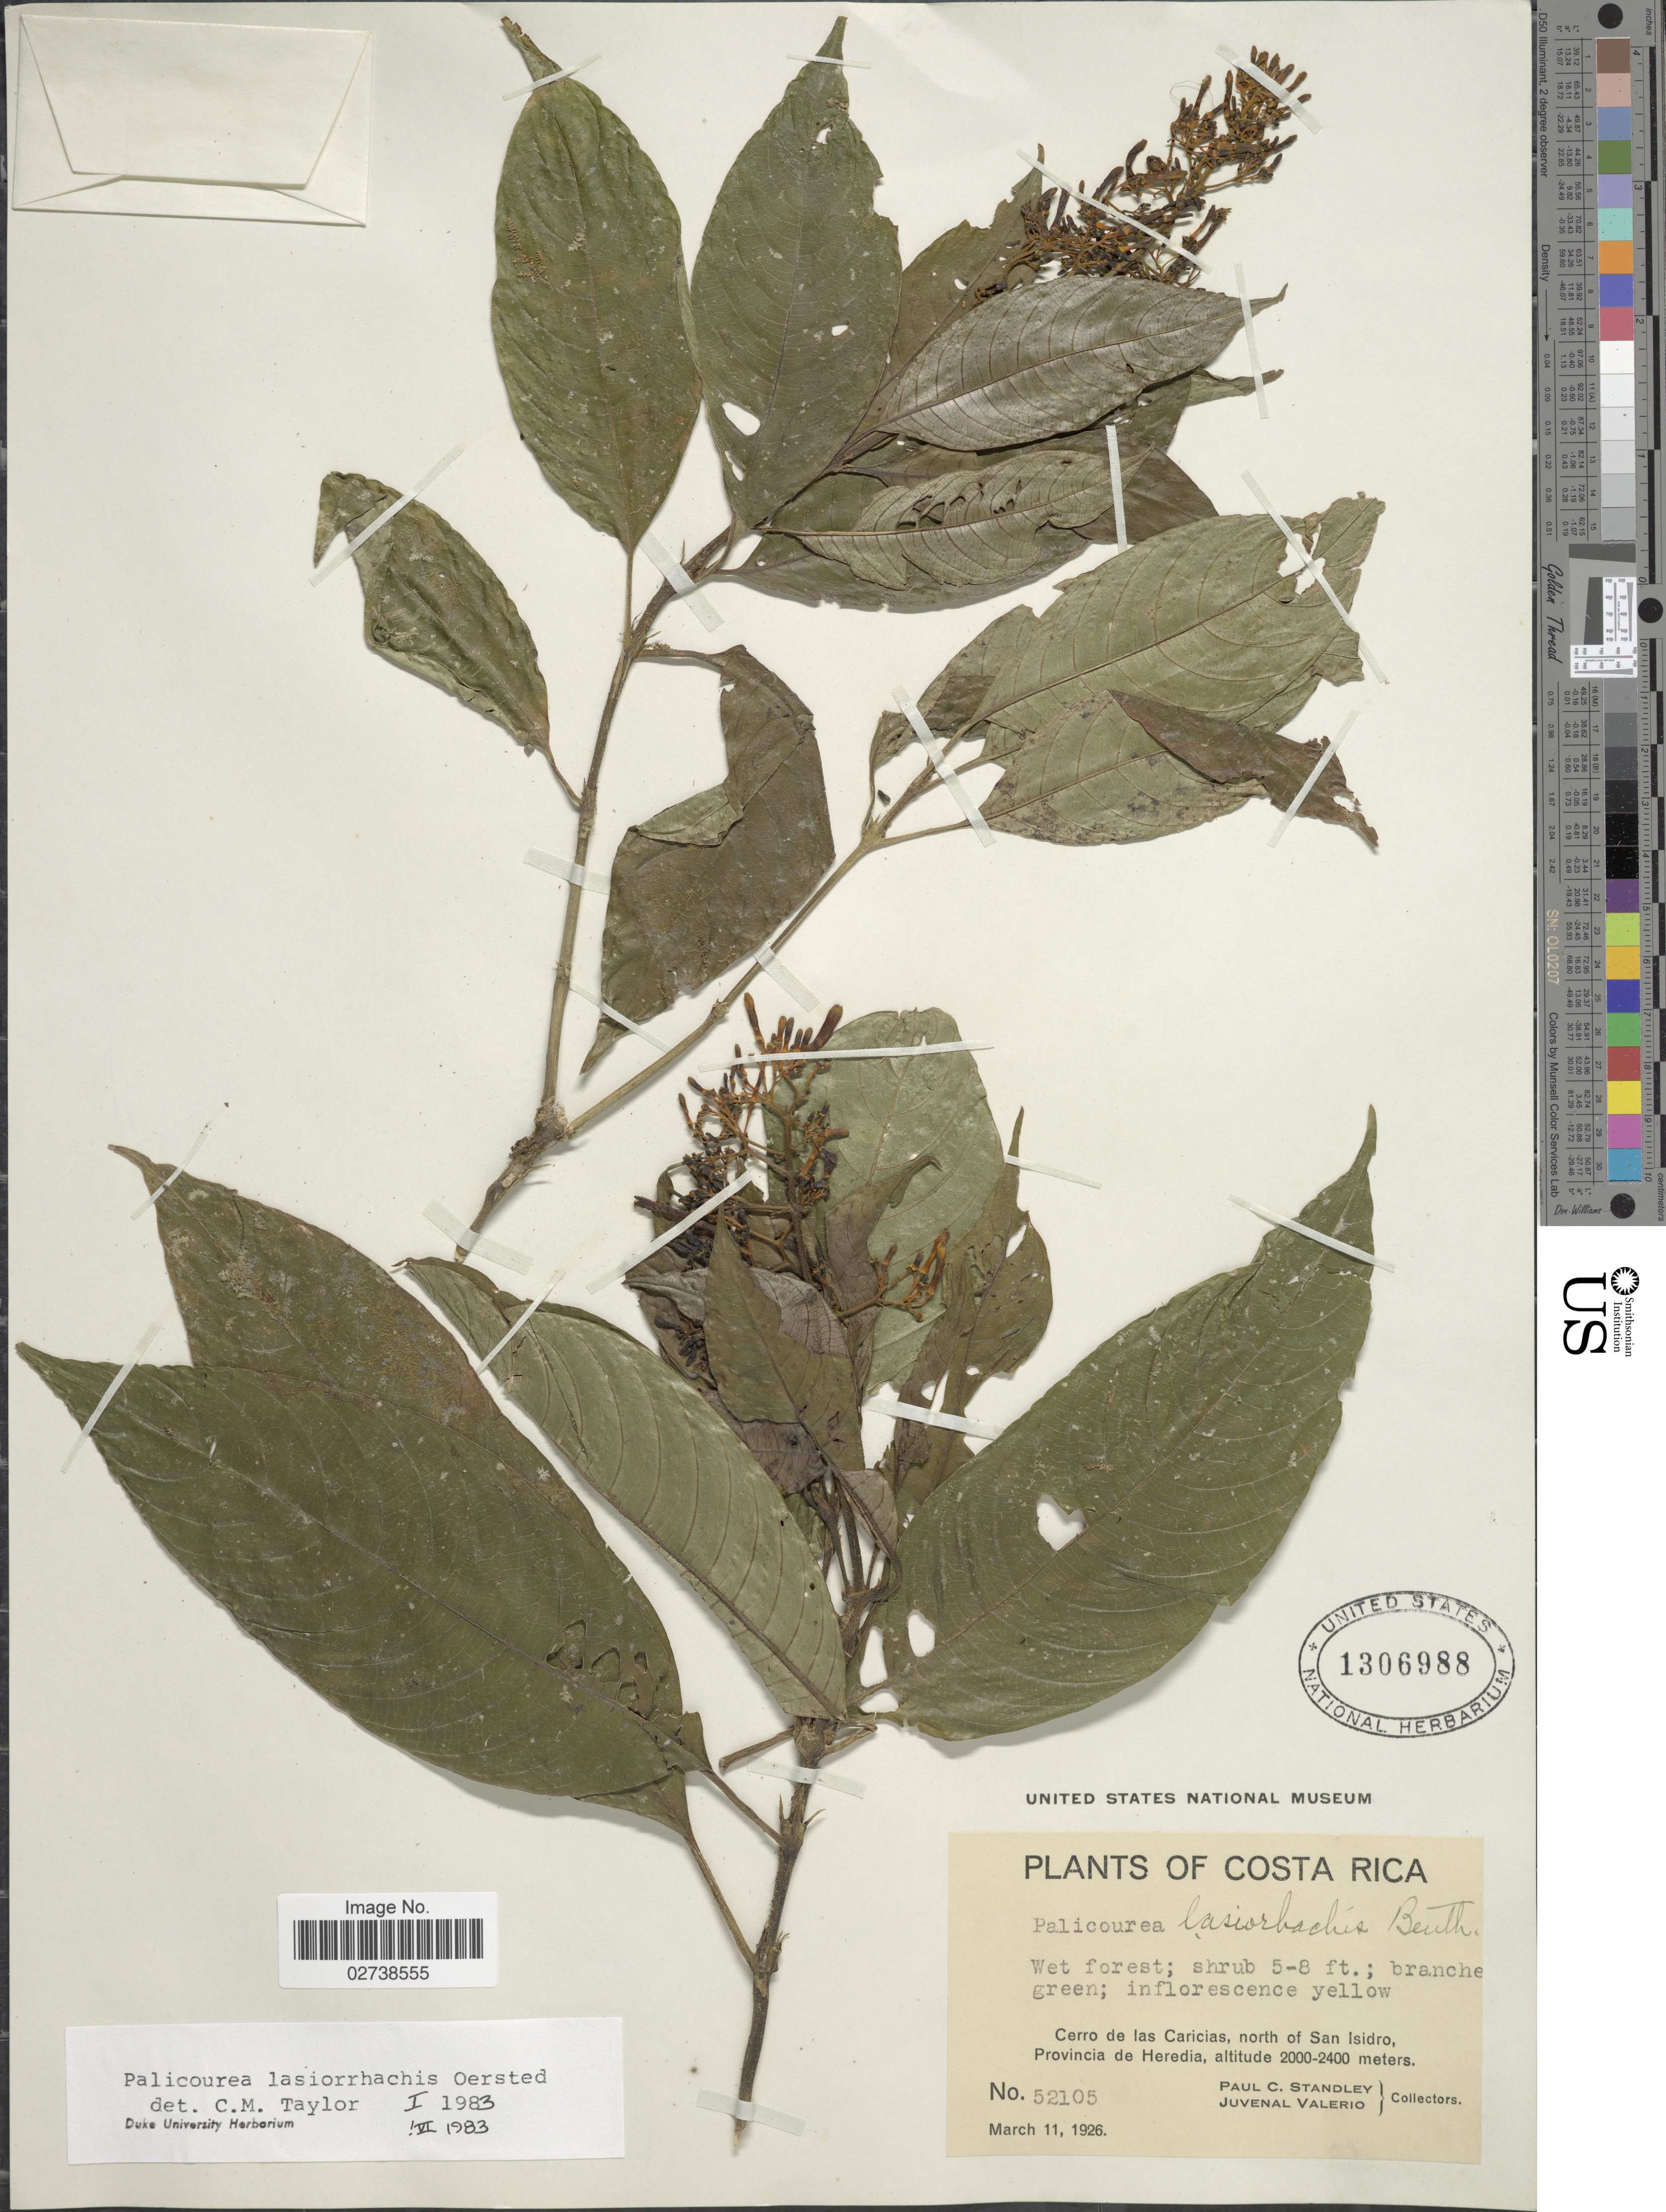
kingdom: Plantae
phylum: Tracheophyta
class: Magnoliopsida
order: Gentianales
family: Rubiaceae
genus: Palicourea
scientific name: Palicourea lasiorrhachis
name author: Oerst.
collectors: P. C. Standley & J. Valerio R.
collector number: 52105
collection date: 1926-03-11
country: Costa Rica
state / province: Heredia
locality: Wet forest; Cerro de las Caricias, north of San Isidro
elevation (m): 2000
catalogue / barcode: US 1306988